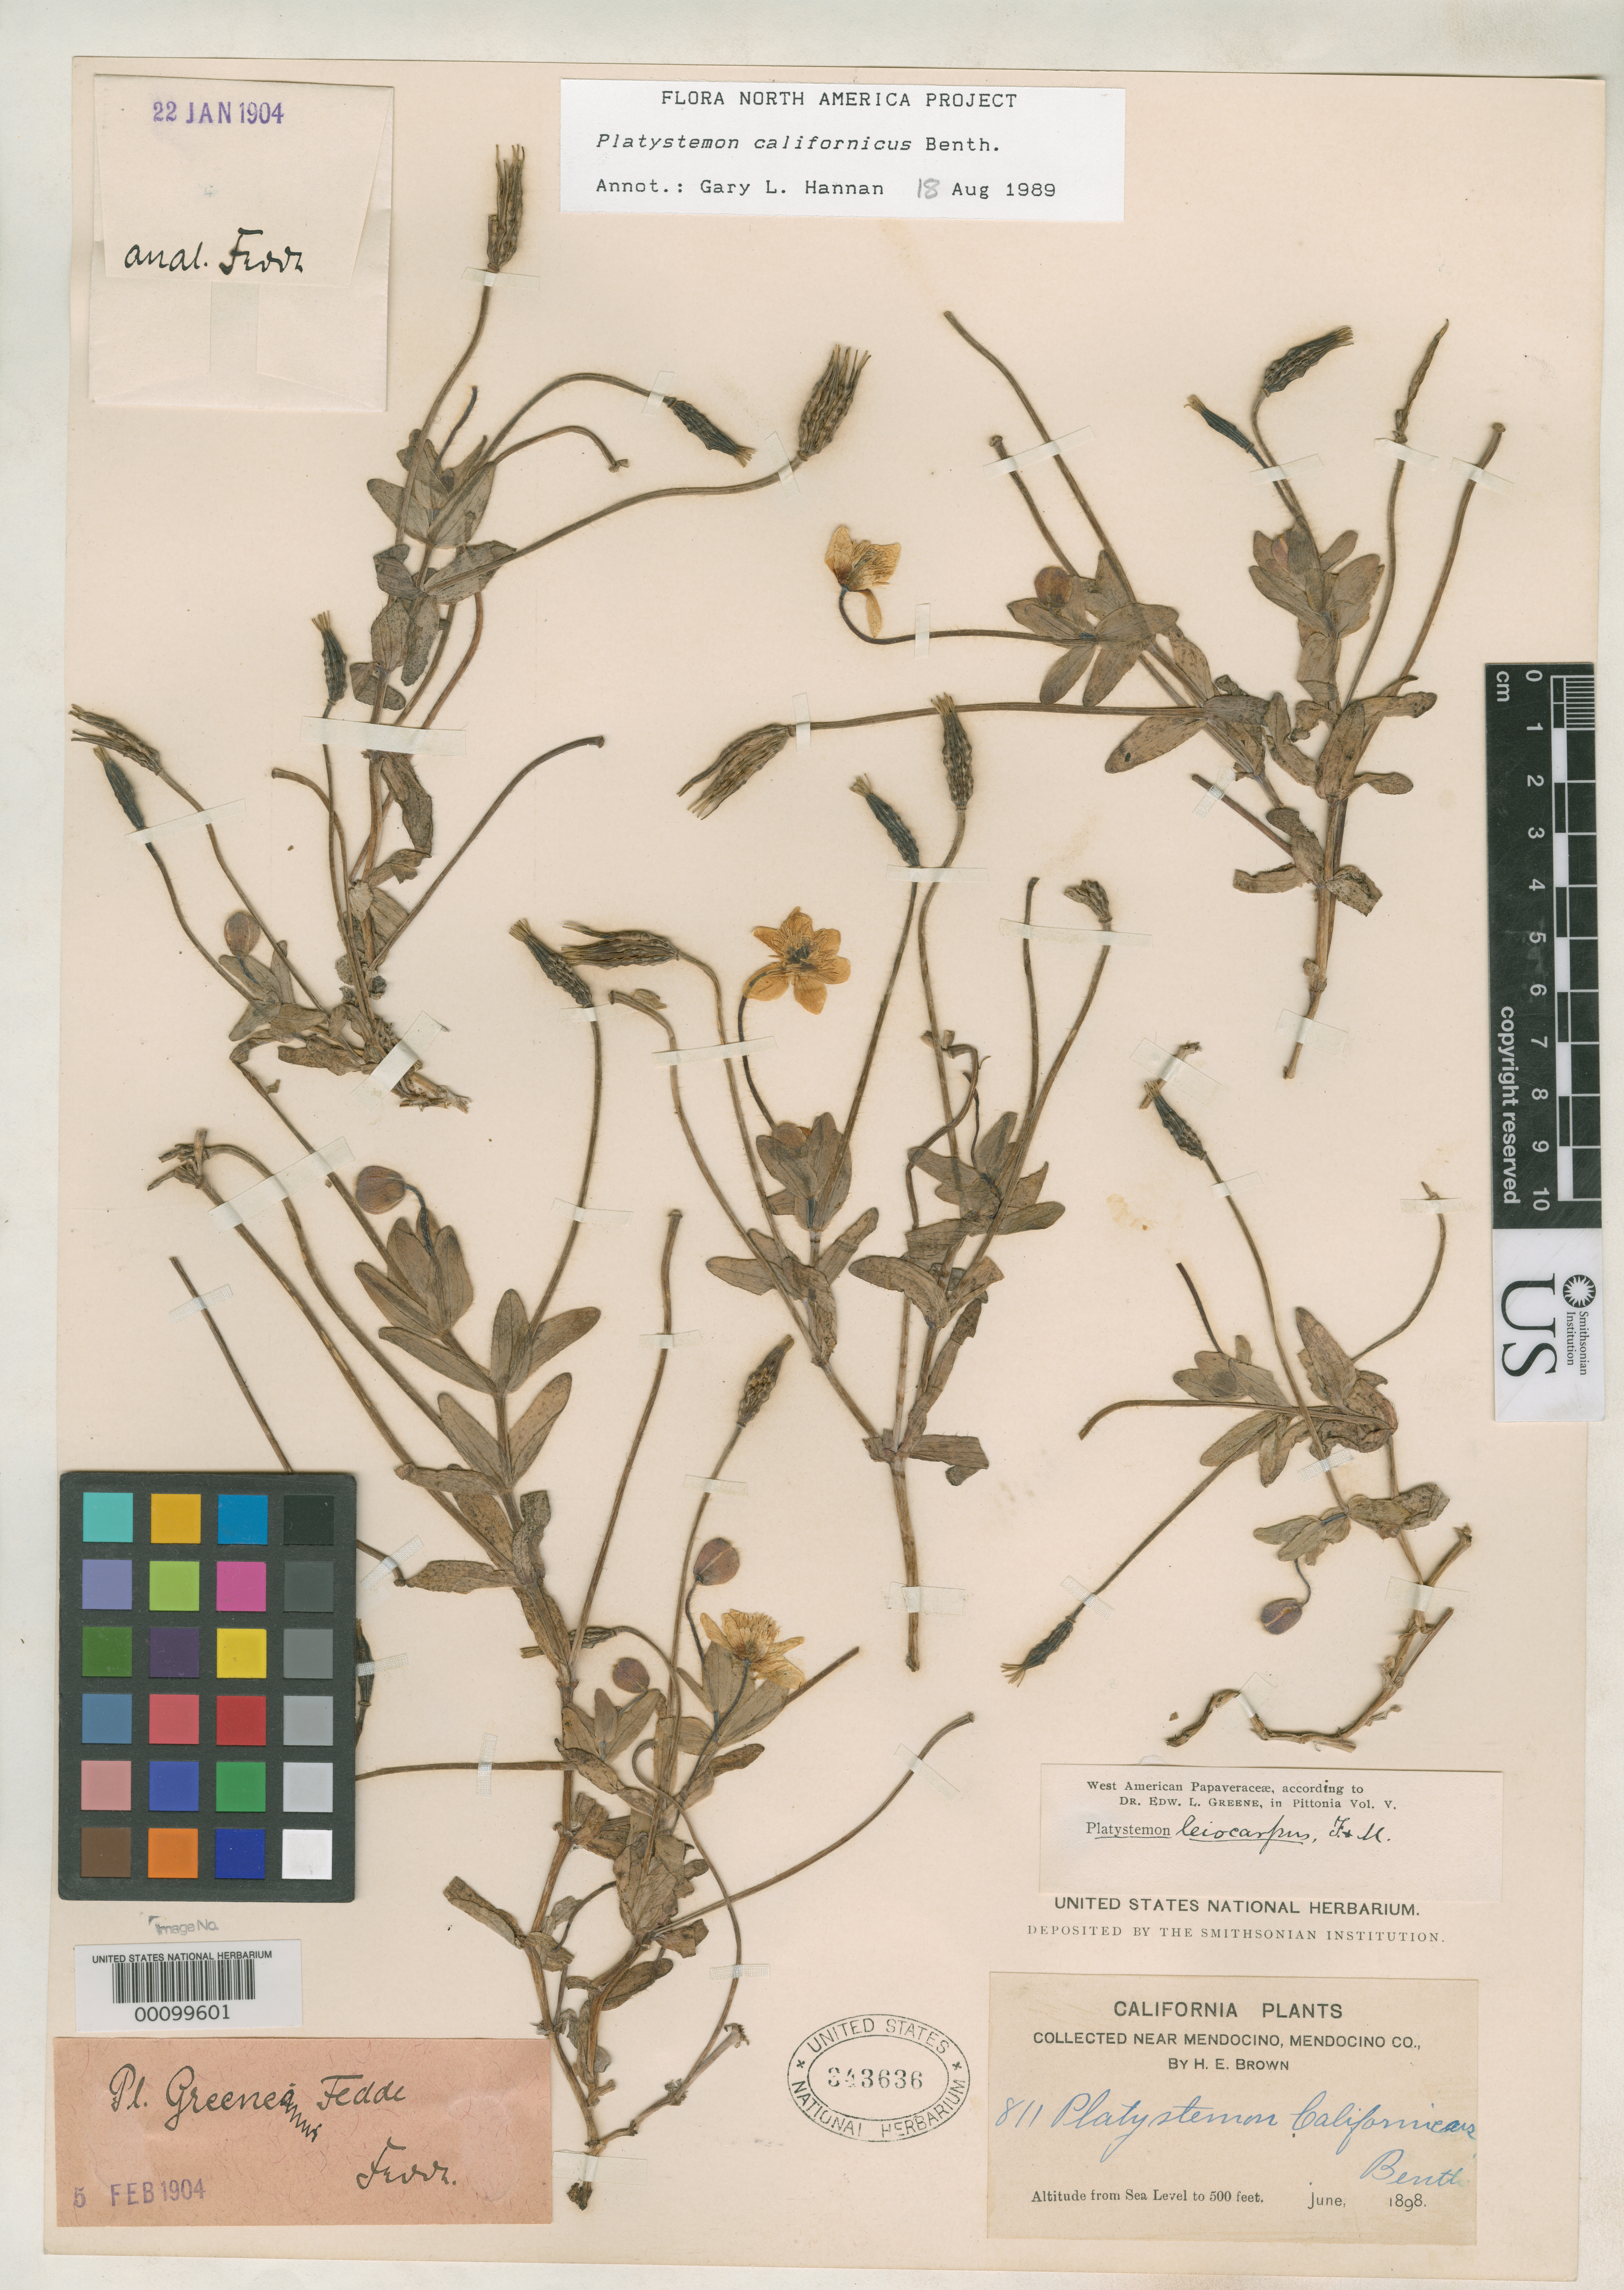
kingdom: Plantae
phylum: Tracheophyta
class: Magnoliopsida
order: Ranunculales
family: Papaveraceae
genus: Platystemon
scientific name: Platystemon greeneanus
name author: Fedde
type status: Type Collection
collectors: H. E. Brown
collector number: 811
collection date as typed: Jun 1898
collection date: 1898-06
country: United States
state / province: California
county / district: Mendocino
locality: Near Mendocino.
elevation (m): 0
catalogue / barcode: US 343636